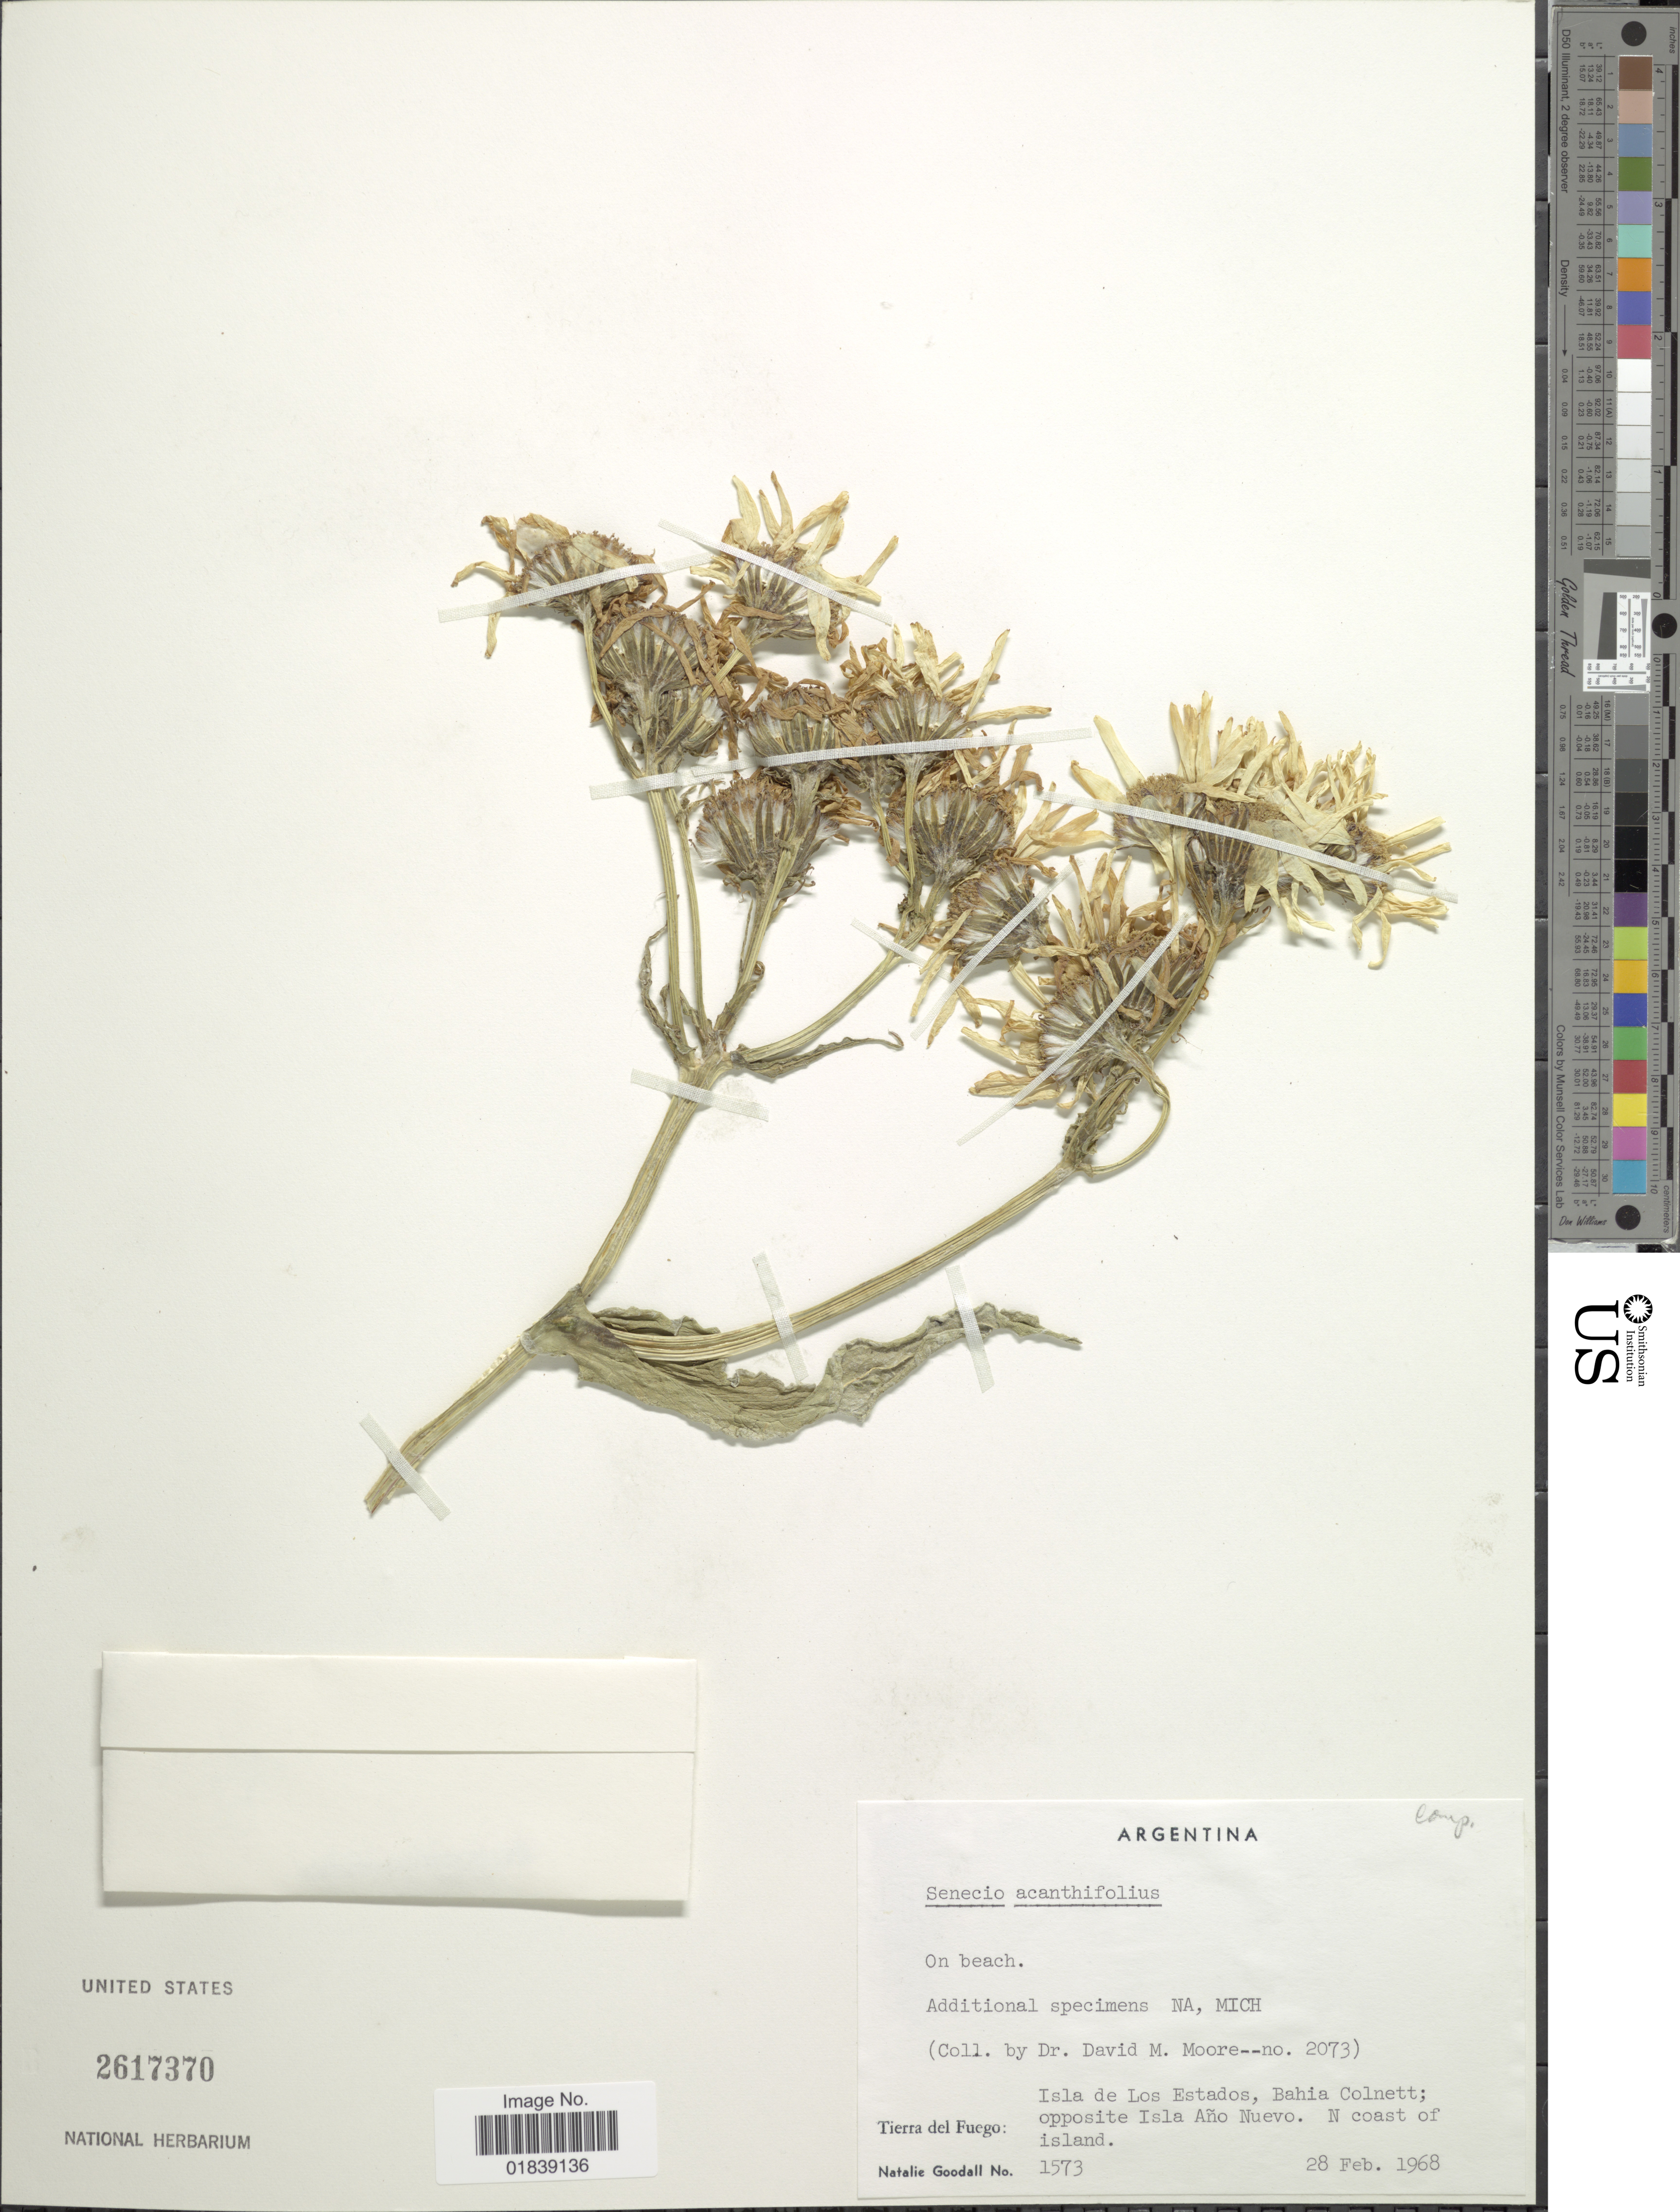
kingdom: Plantae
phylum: Tracheophyta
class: Magnoliopsida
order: Asterales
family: Asteraceae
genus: Senecio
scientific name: Senecio acanthifolius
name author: Hombr. & Jacquinot ex Decne.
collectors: N. Goodall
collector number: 1573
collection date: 1968-02-28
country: Argentina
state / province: Tierra del Fuego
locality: Isla de Los Estados, Bahia Colnett, opposite Isla Ano Nuevo, N coast of island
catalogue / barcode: US 2617370